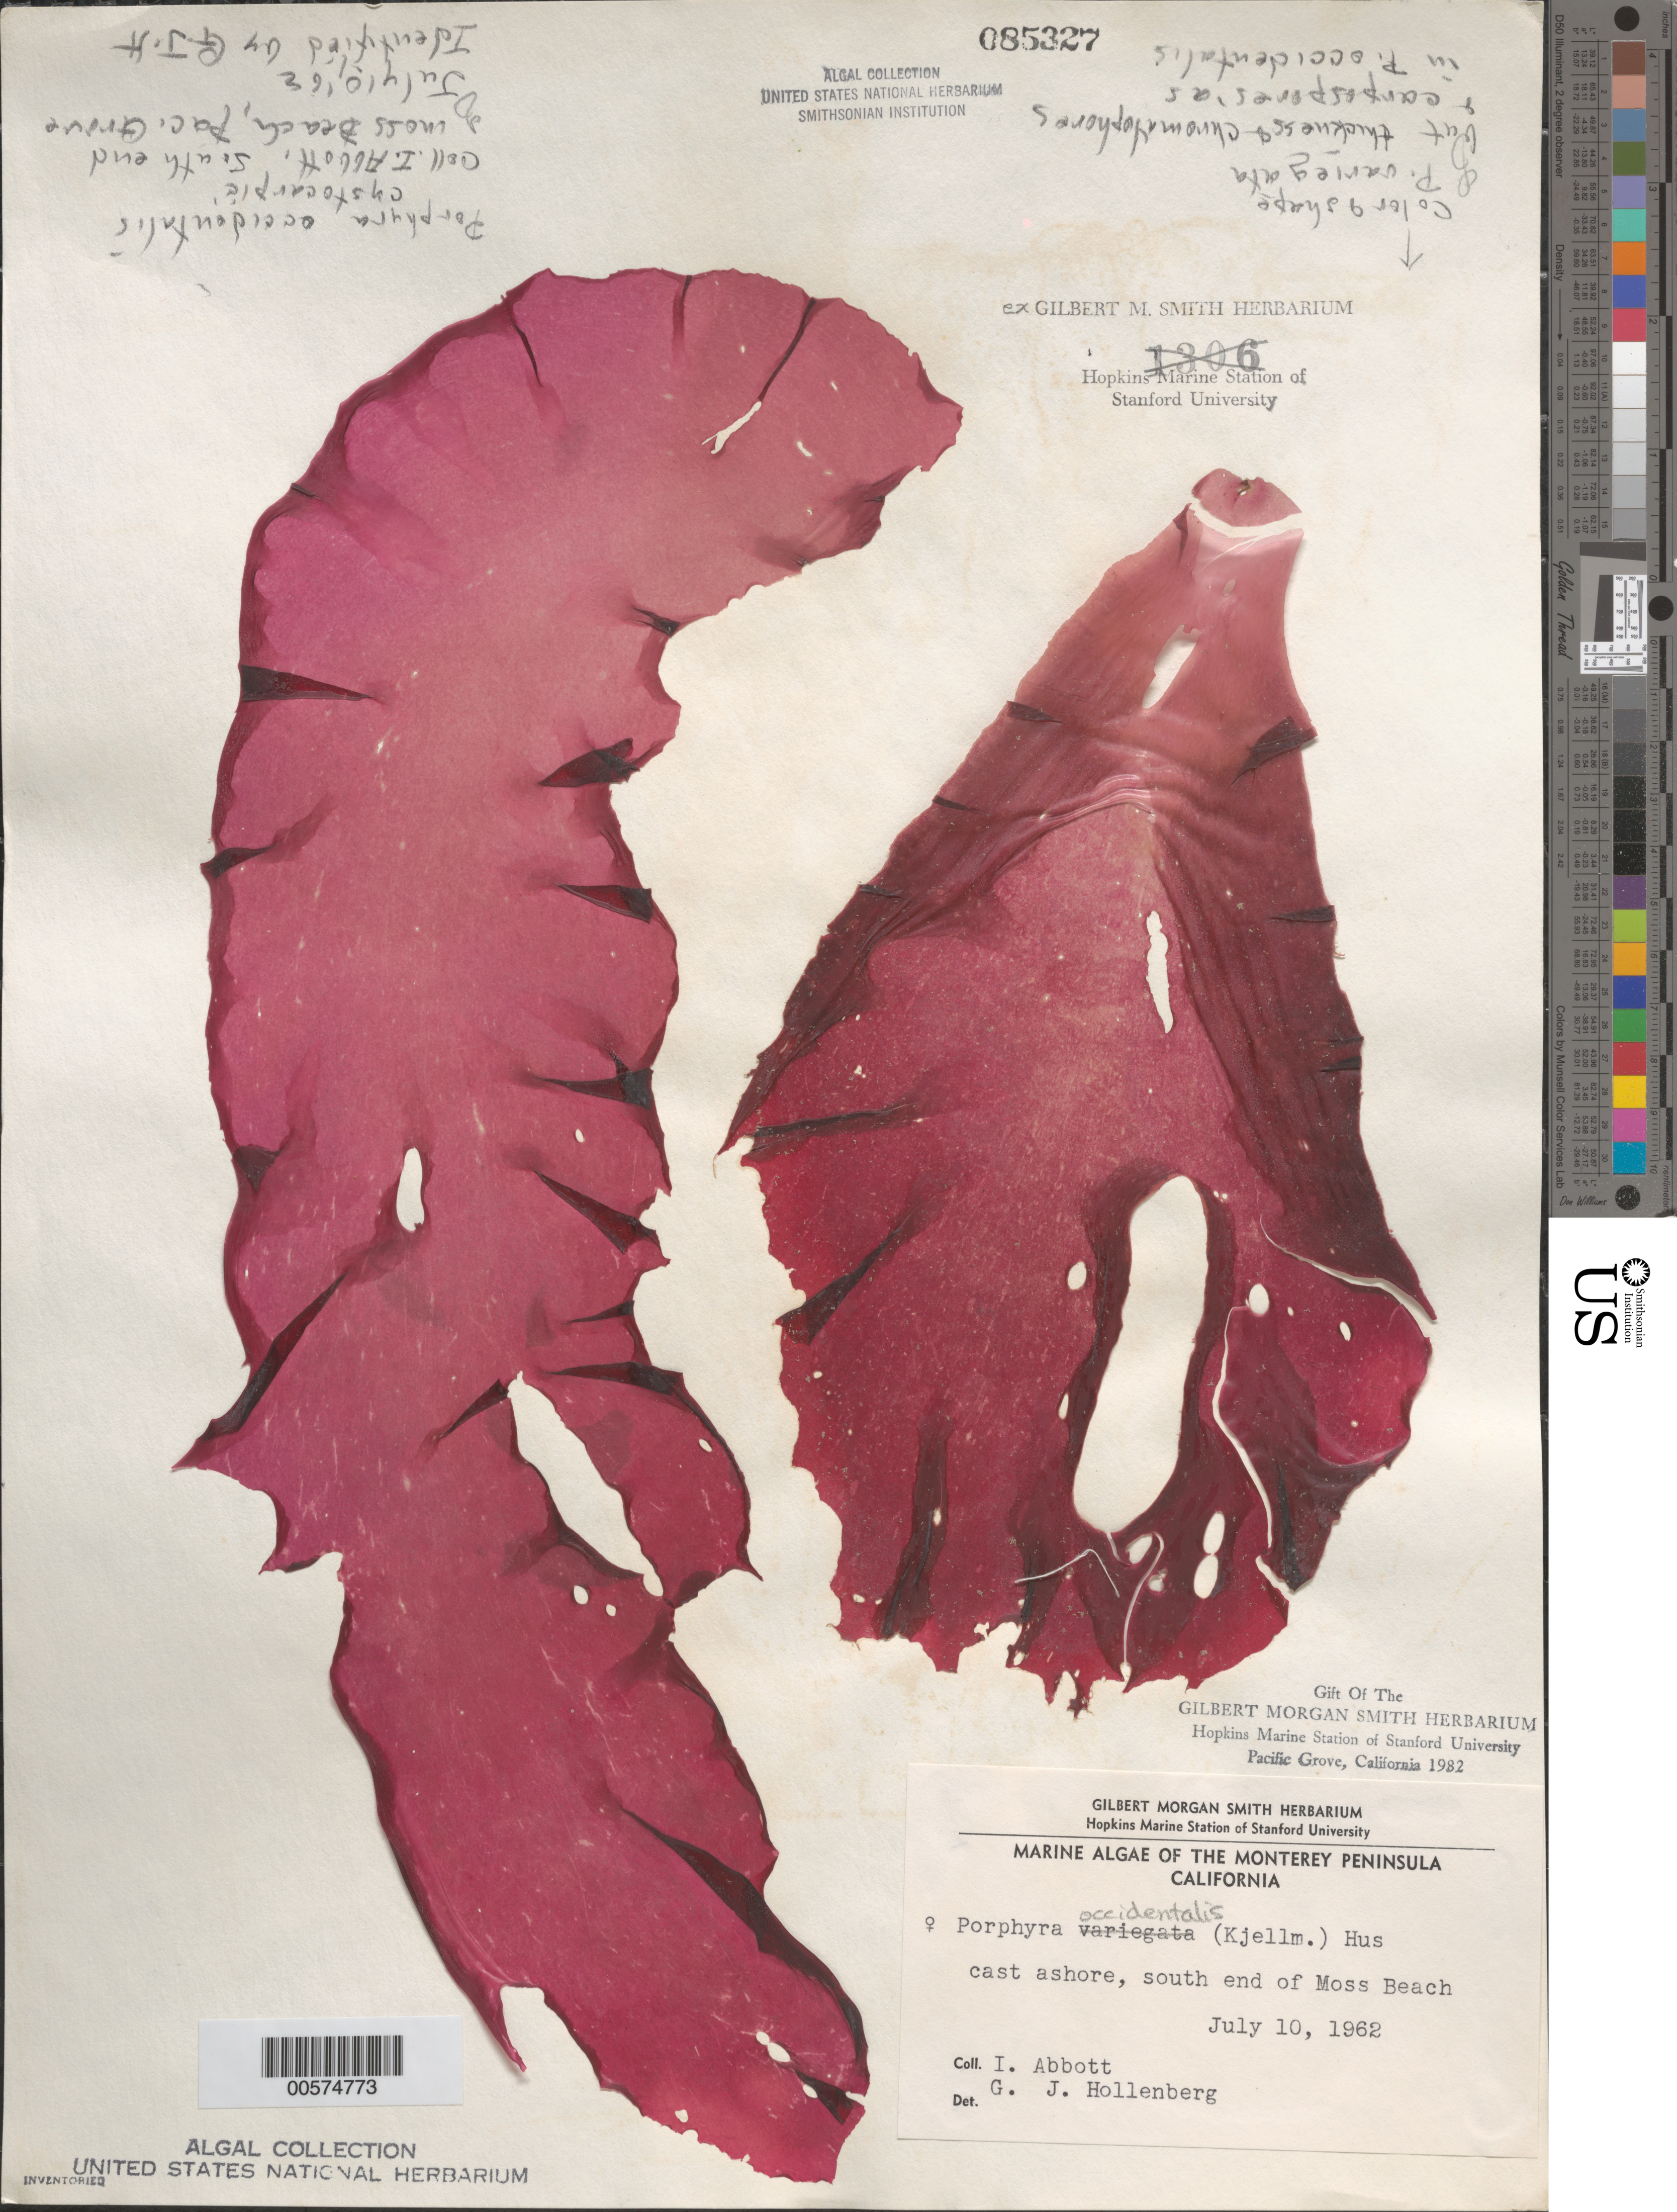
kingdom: Plantae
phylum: Rhodophyta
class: Bangiophyceae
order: Bangiales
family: Bangiaceae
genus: Porphyra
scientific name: Porphyra occidentalis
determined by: Hollenberg, George J.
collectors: I. A. Abbott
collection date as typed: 10 Jul 1962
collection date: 1962-07-10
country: United States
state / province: California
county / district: Monterey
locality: Moss Beach, south end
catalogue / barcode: US 85327